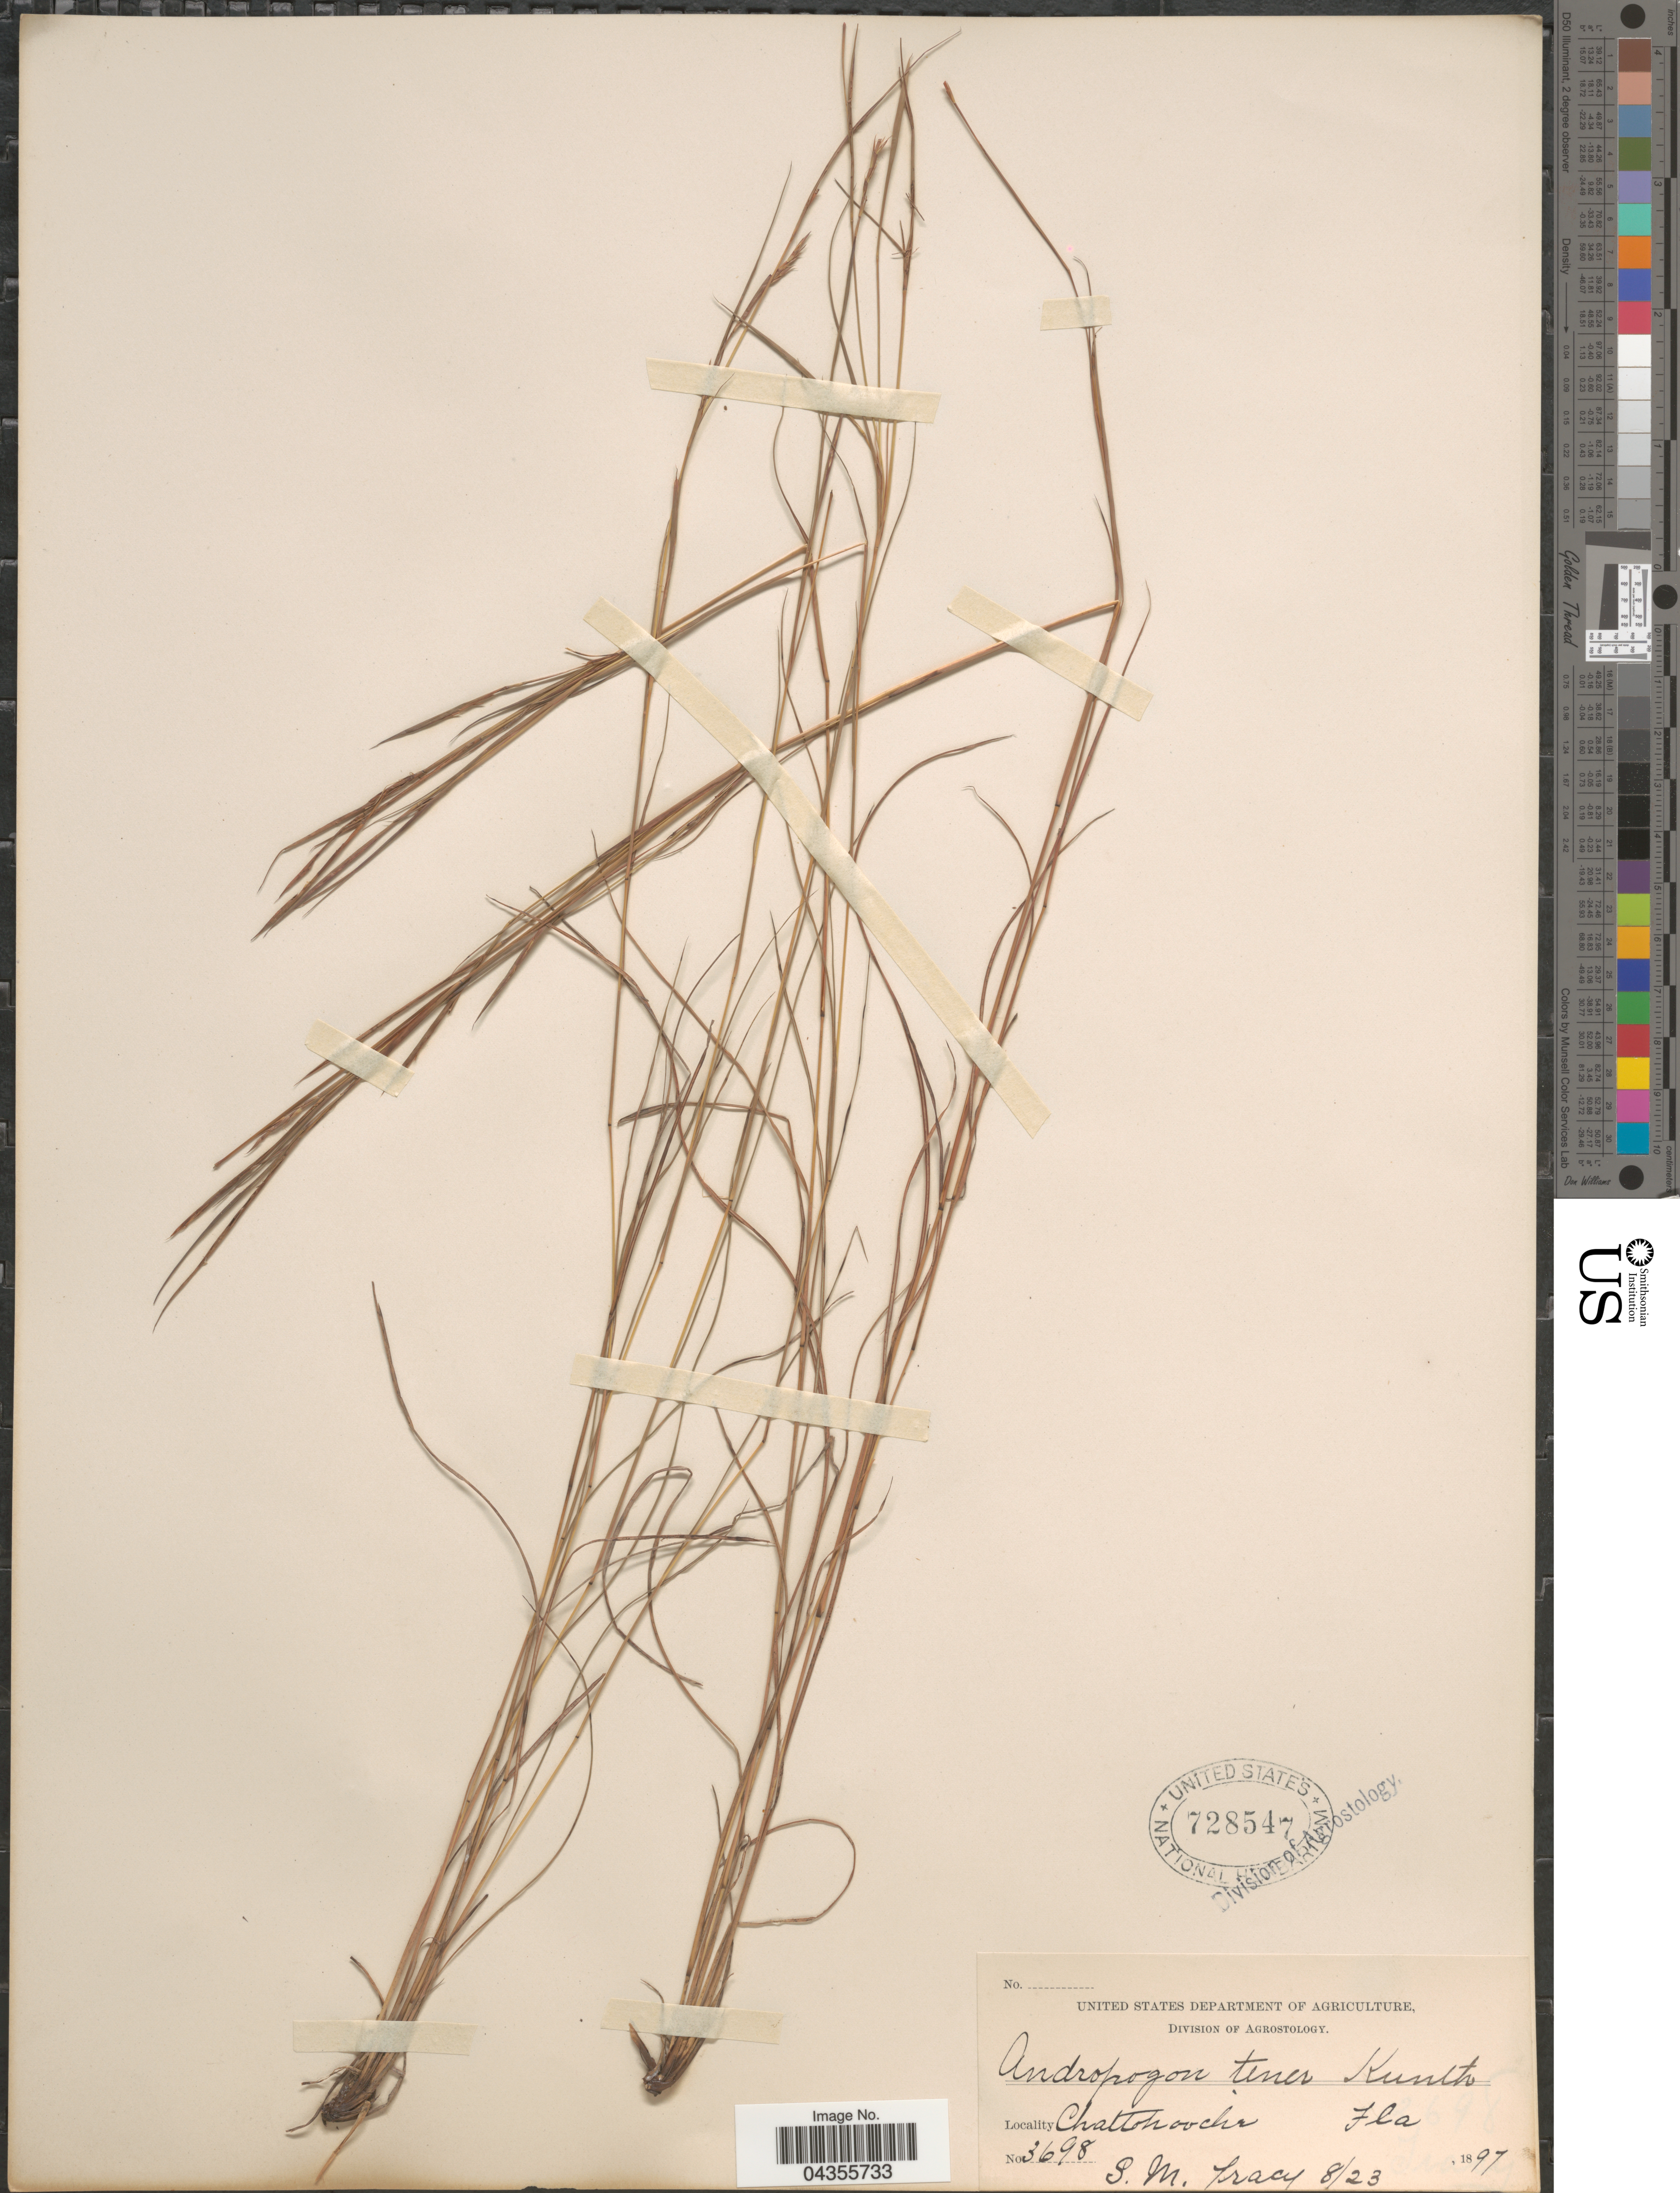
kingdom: Plantae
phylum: Tracheophyta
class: Liliopsida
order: Poales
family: Poaceae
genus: Schizachyrium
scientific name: Schizachyrium tenerum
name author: Nees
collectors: S. M. Tracy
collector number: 3698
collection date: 1897-08-23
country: United States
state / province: Florida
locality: Chattahooche.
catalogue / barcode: US 728547